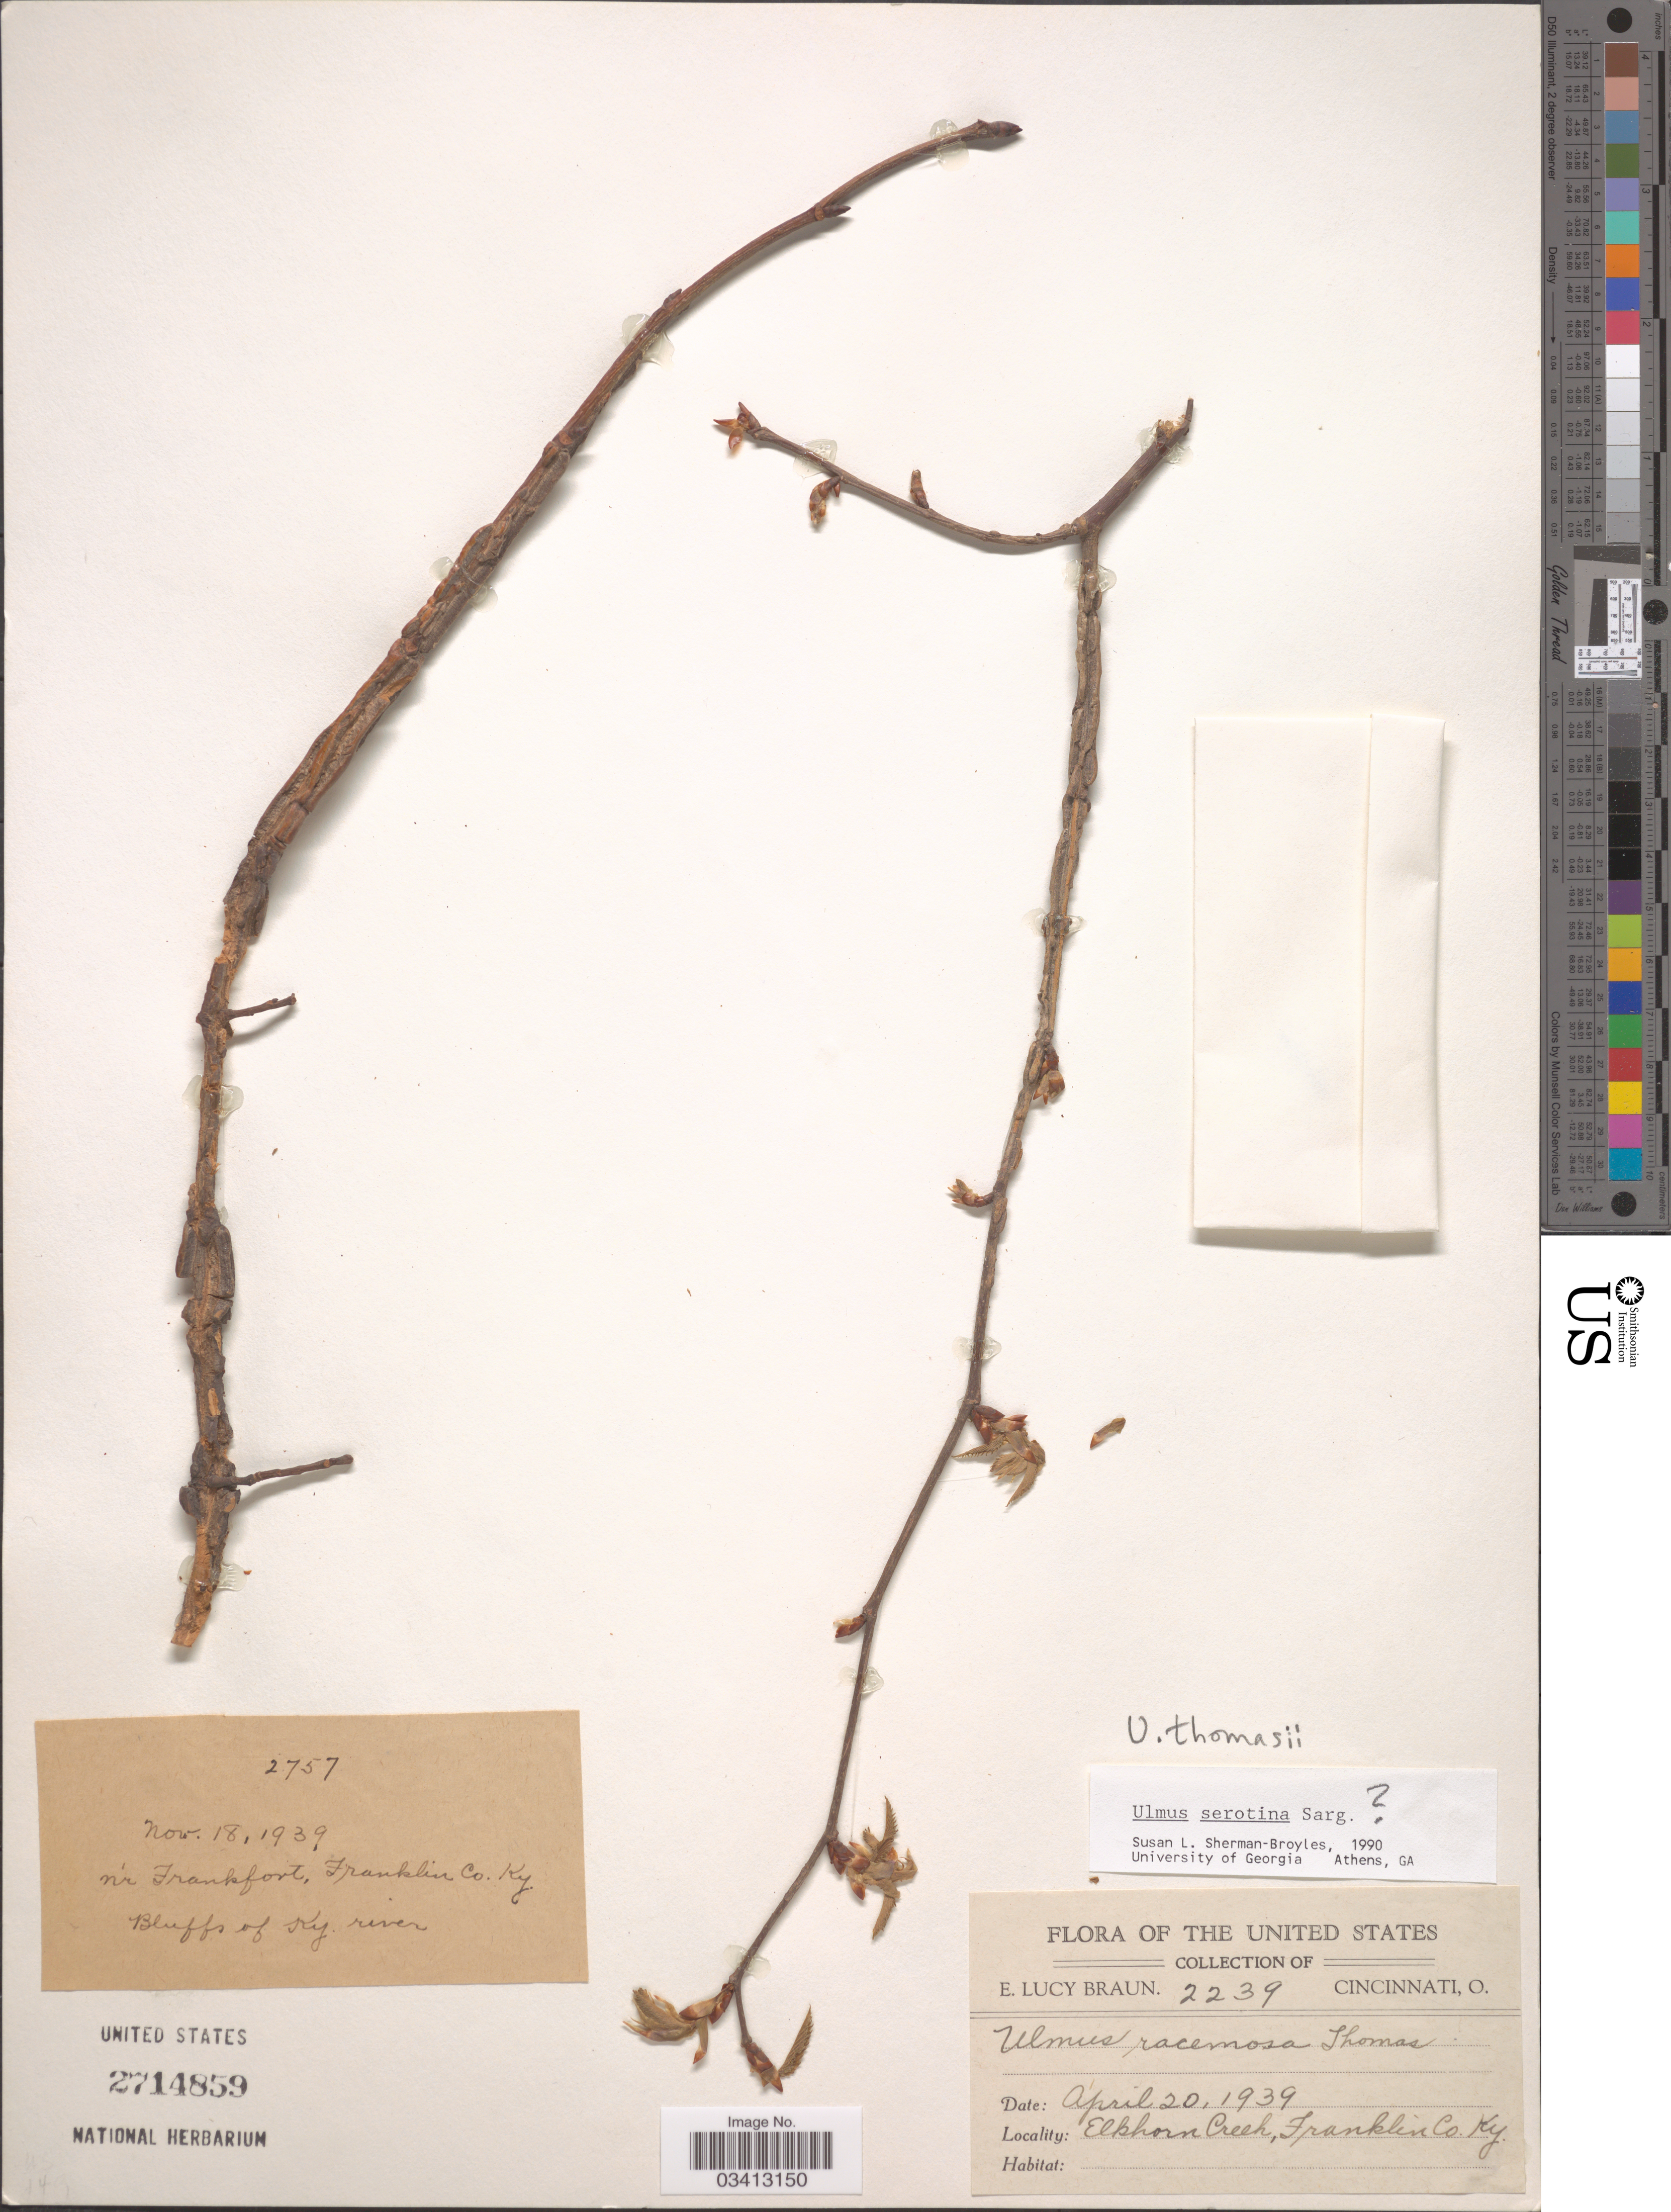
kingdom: Plantae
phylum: Tracheophyta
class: Magnoliopsida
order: Rosales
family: Ulmaceae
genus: Ulmus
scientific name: Ulmus thomasii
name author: Sarg.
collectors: E. L. Braun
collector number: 2757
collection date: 1939-11-18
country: United States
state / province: Kentucky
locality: Elkhorn Creek, Franklin Co., n'r Frankfort. Bluffs of Ky. river.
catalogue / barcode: US 2714859